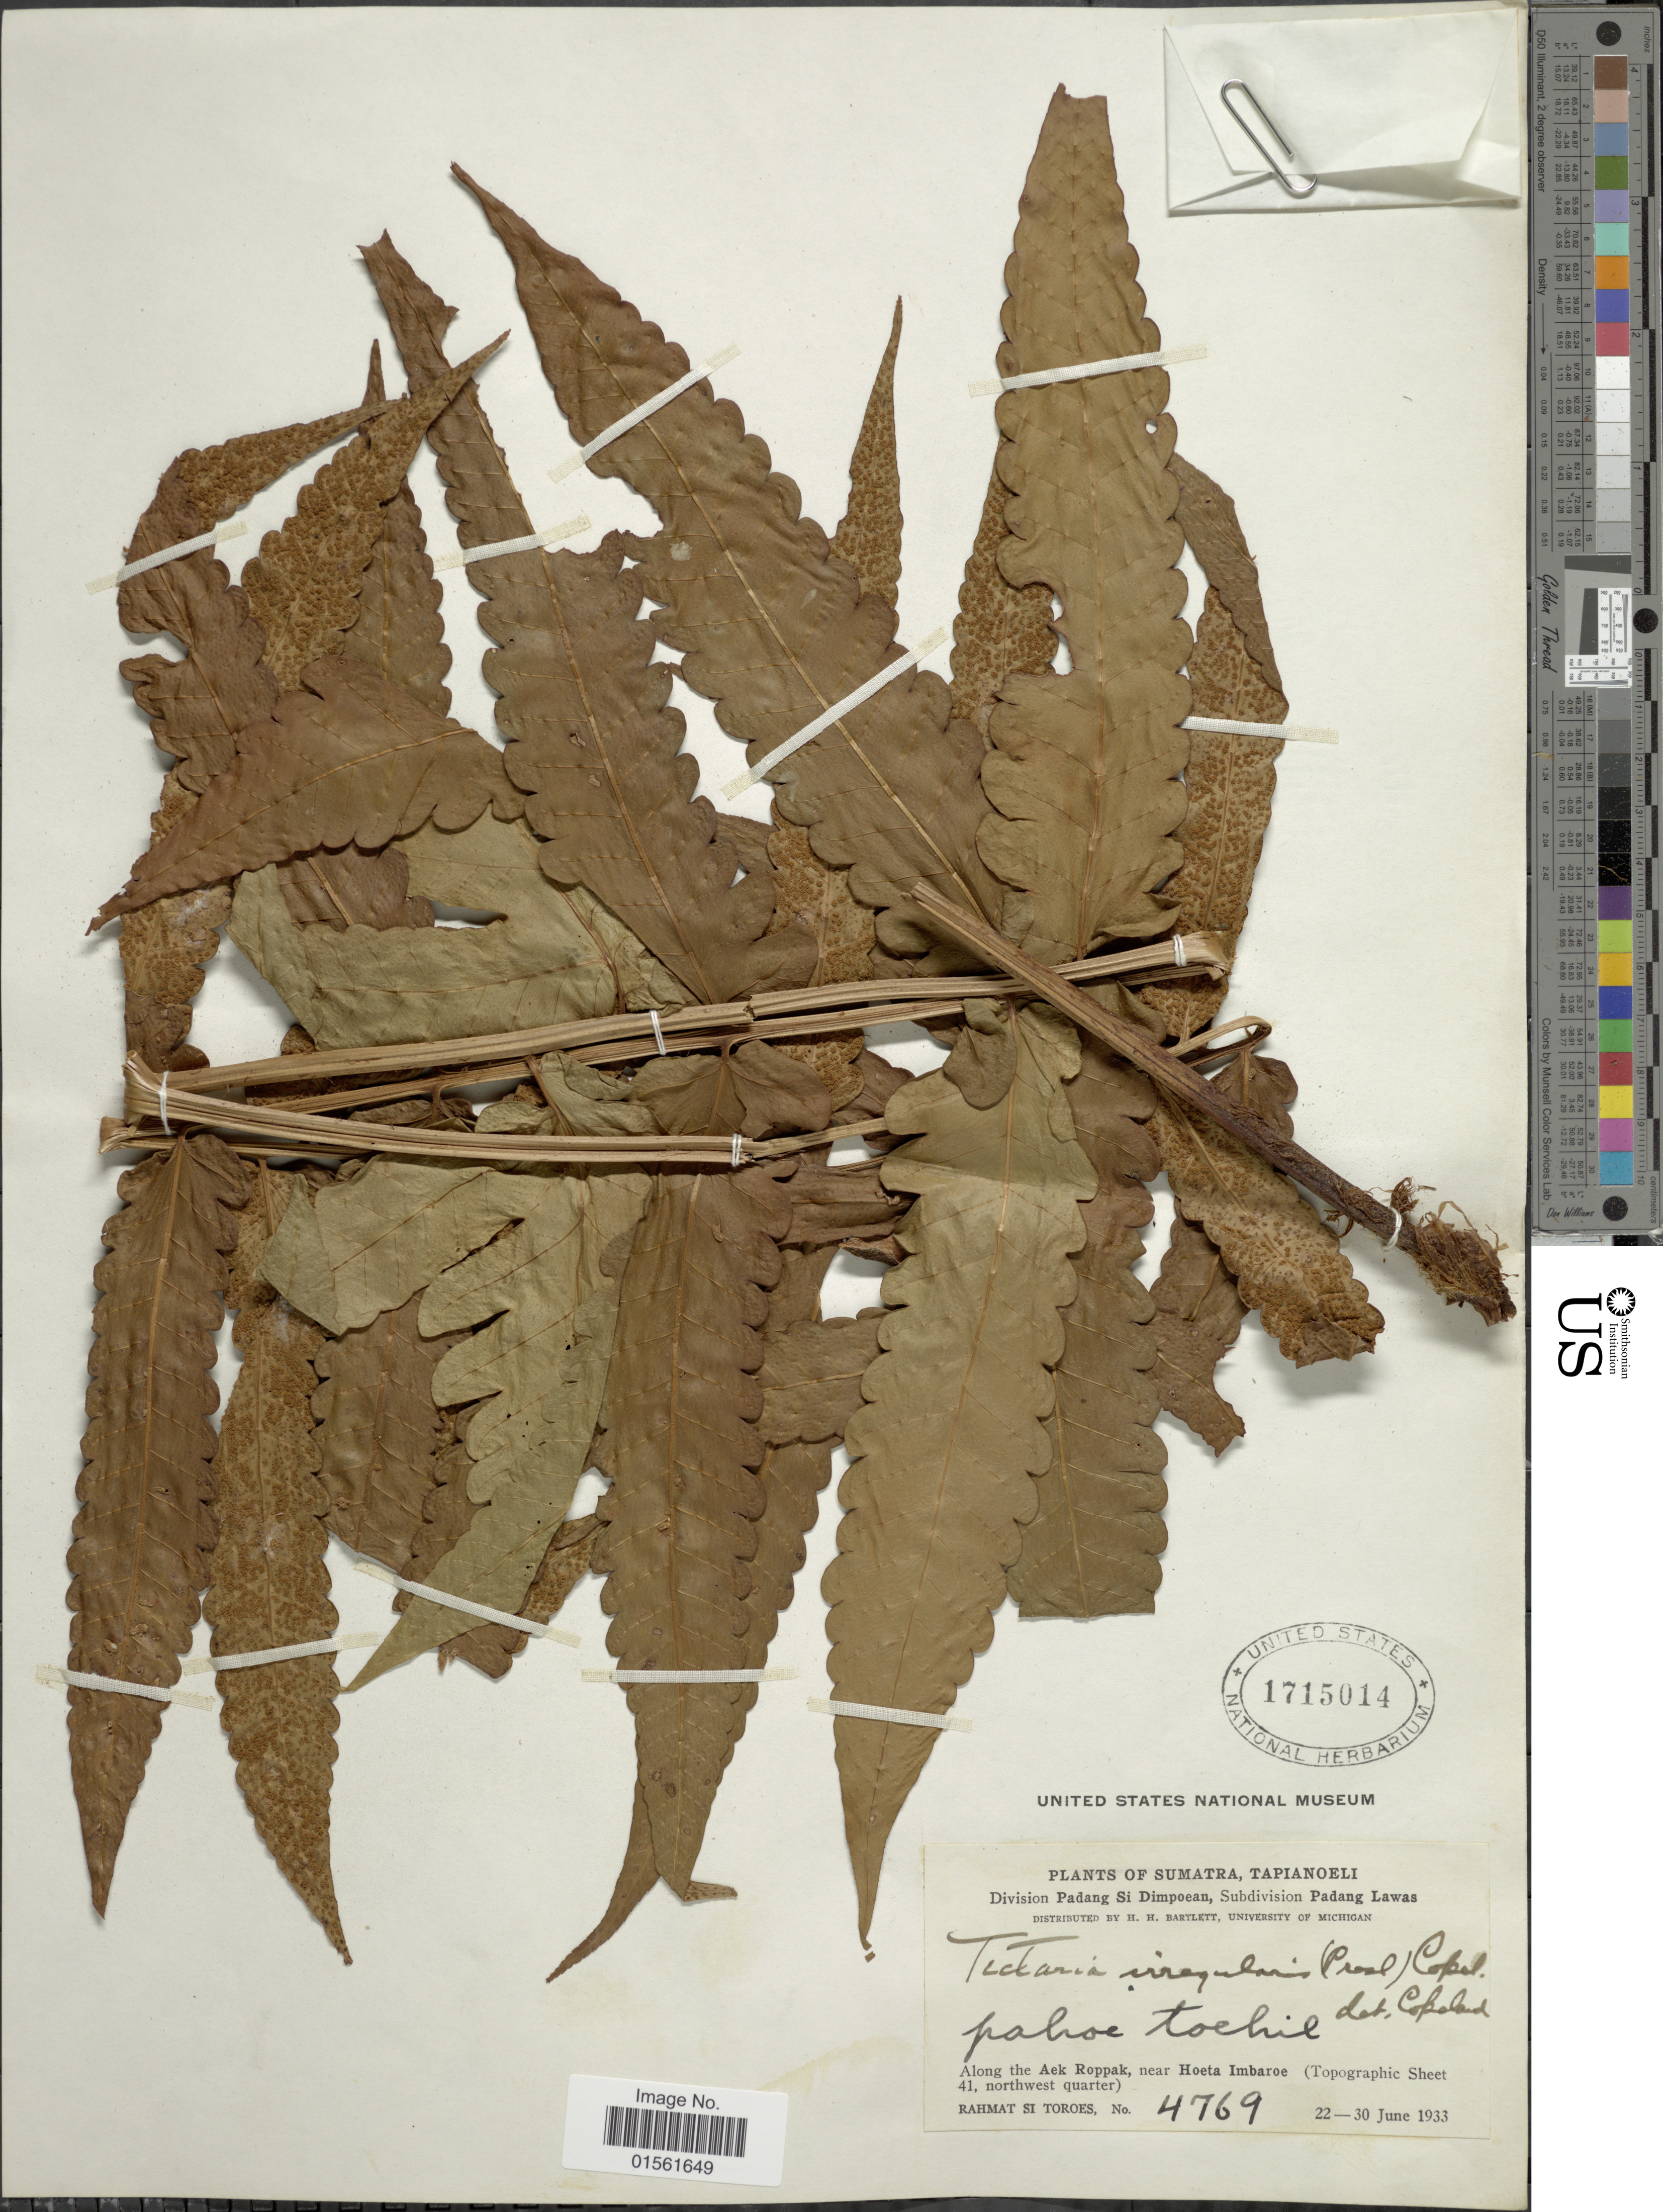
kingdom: Plantae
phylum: Tracheophyta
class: Polypodiopsida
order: Polypodiales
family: Dryopteridaceae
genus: Pleocnemia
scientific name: Pleocnemia irregularis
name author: (C. Presl) Holttum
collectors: Rahmat Si Boeea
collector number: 4769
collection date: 1933-06-22/1933-06-30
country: Indonesia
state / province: Sumatra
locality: Sumatra, Tapianoeli, Division Padang Si Dimpoen, Subdivision Padang Lawas. Along the Aek Roppak, near Hoeta Imbaroe (Topgraphic Sheet 41, northwest quarter).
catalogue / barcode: US 1715014